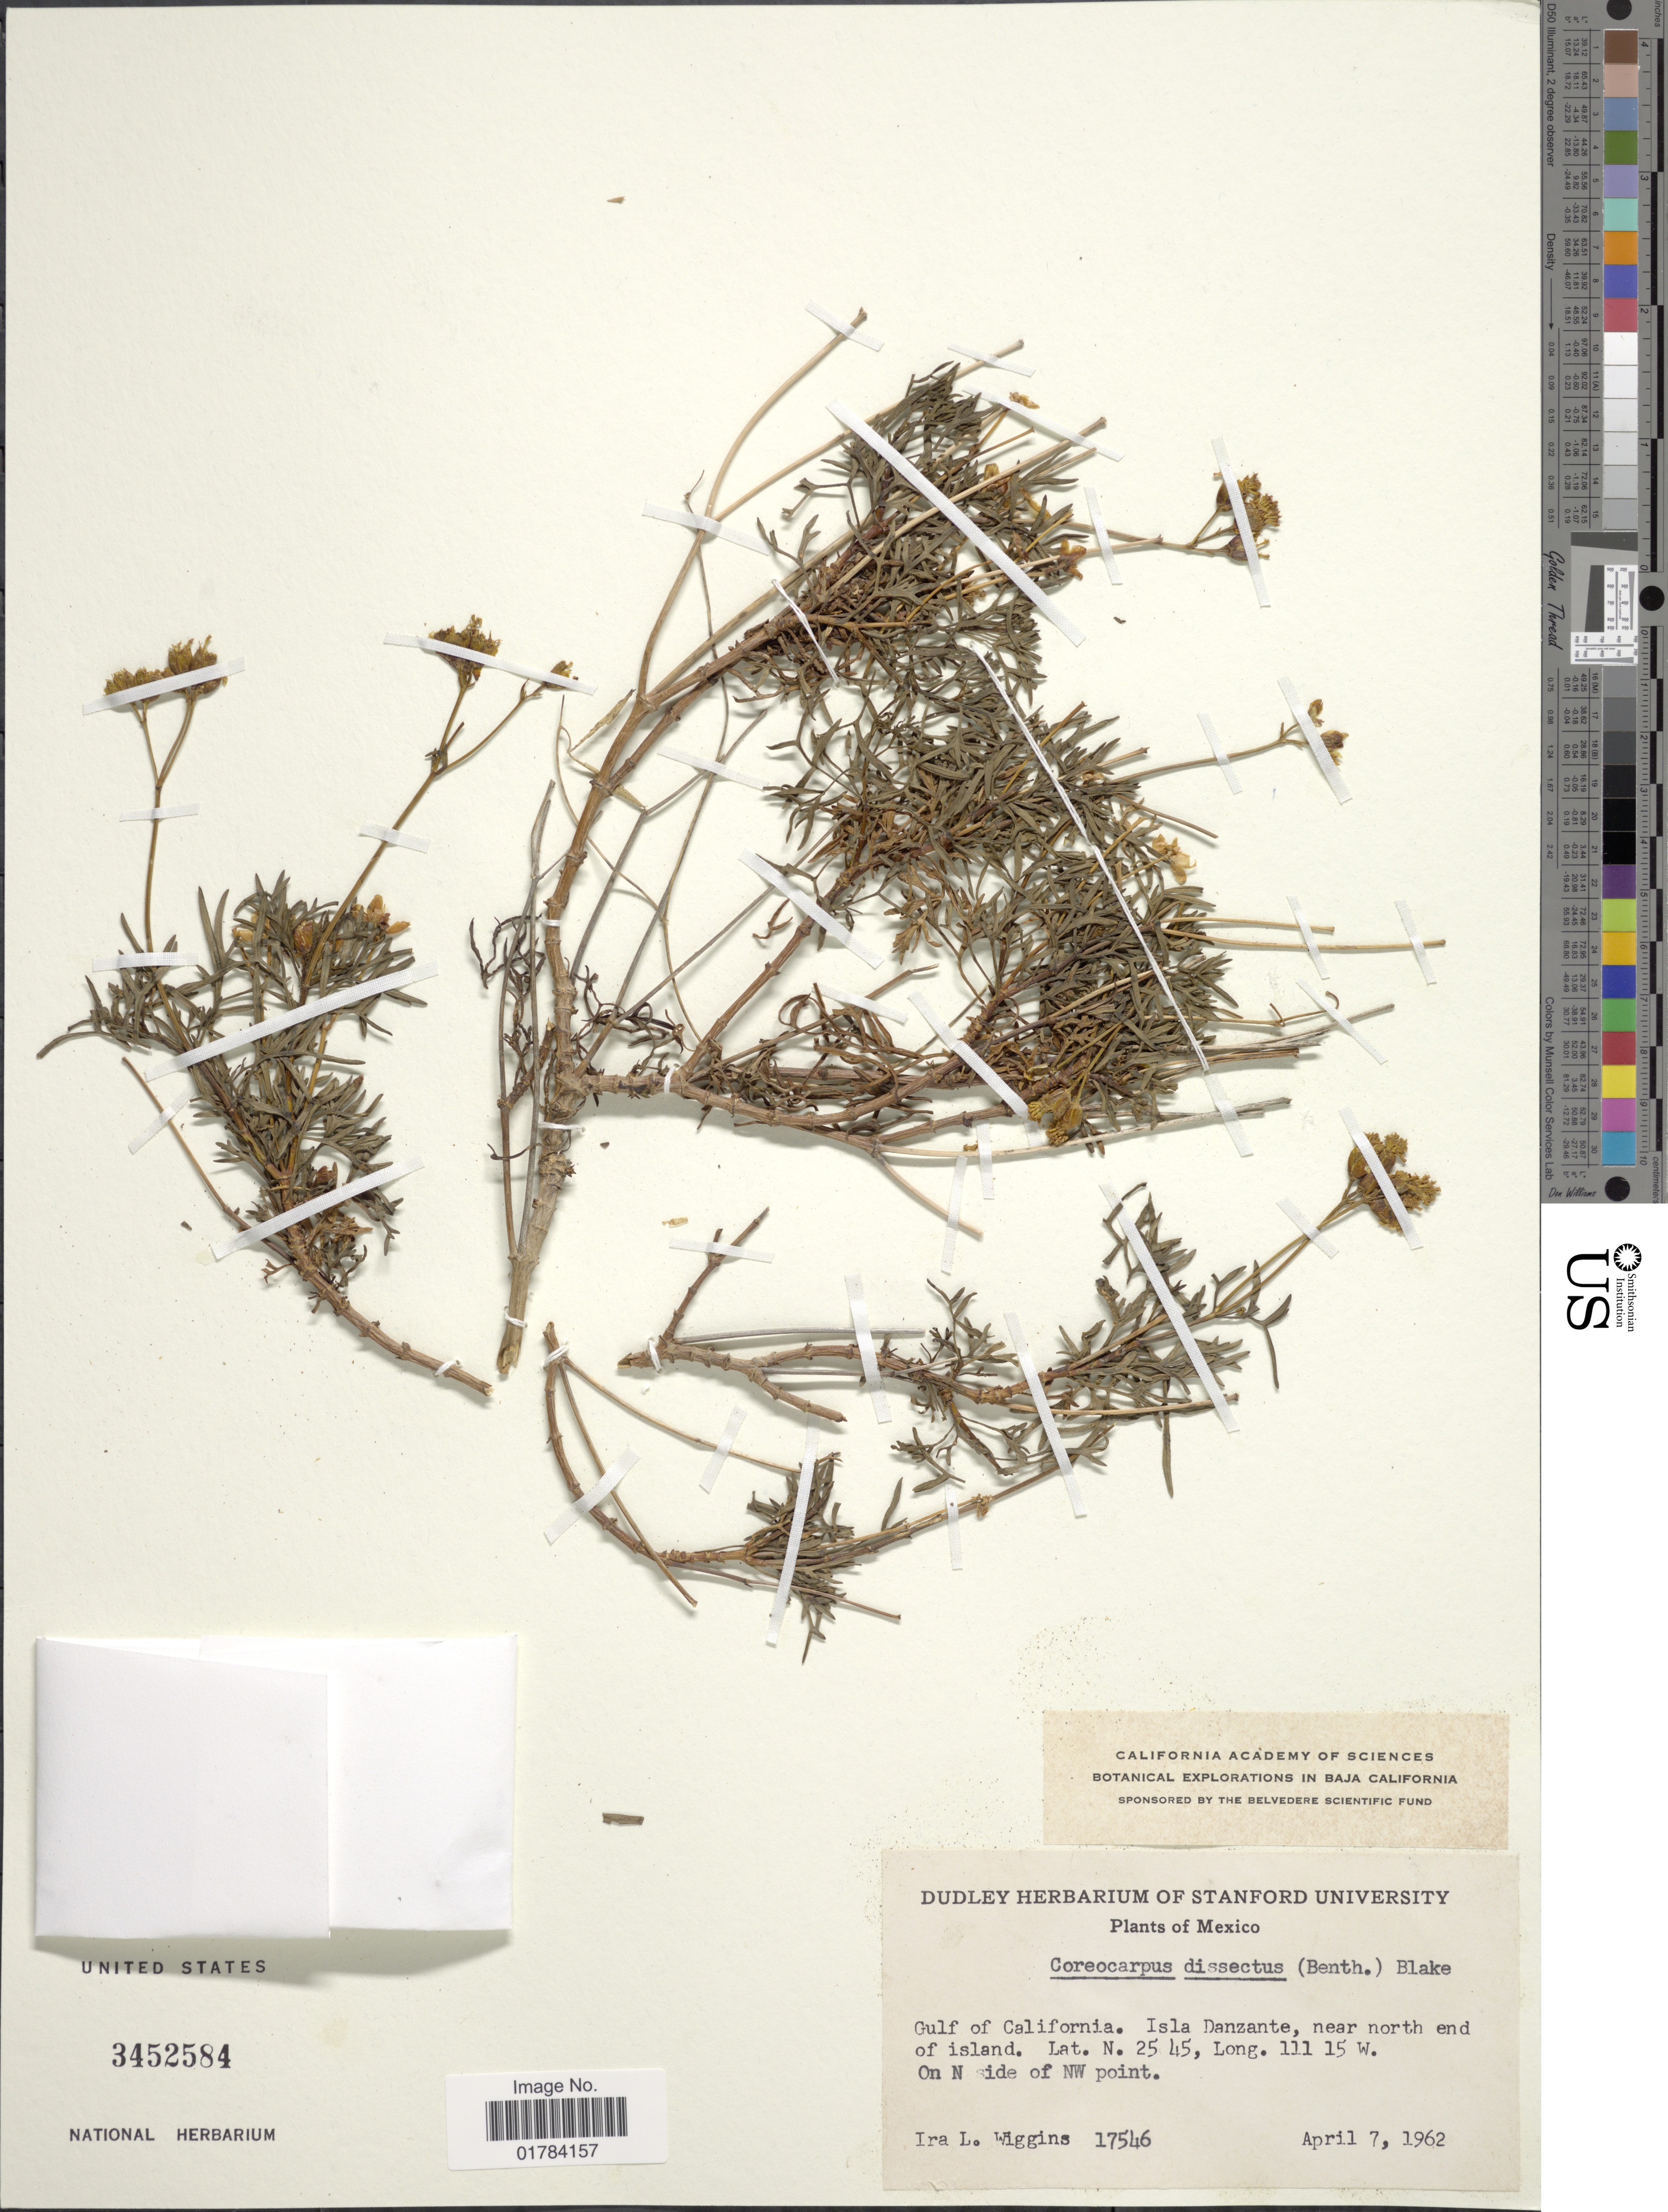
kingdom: Plantae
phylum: Tracheophyta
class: Magnoliopsida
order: Asterales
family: Asteraceae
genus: Coreocarpus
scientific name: Coreocarpus dissectus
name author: (Benth.) S.F. Blake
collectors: I. L. Wiggins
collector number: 17546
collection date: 1962-04-07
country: Mexico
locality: Gulf of California. Isla Danzante, near north end of island, On N side of NW point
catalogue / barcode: US 3452584